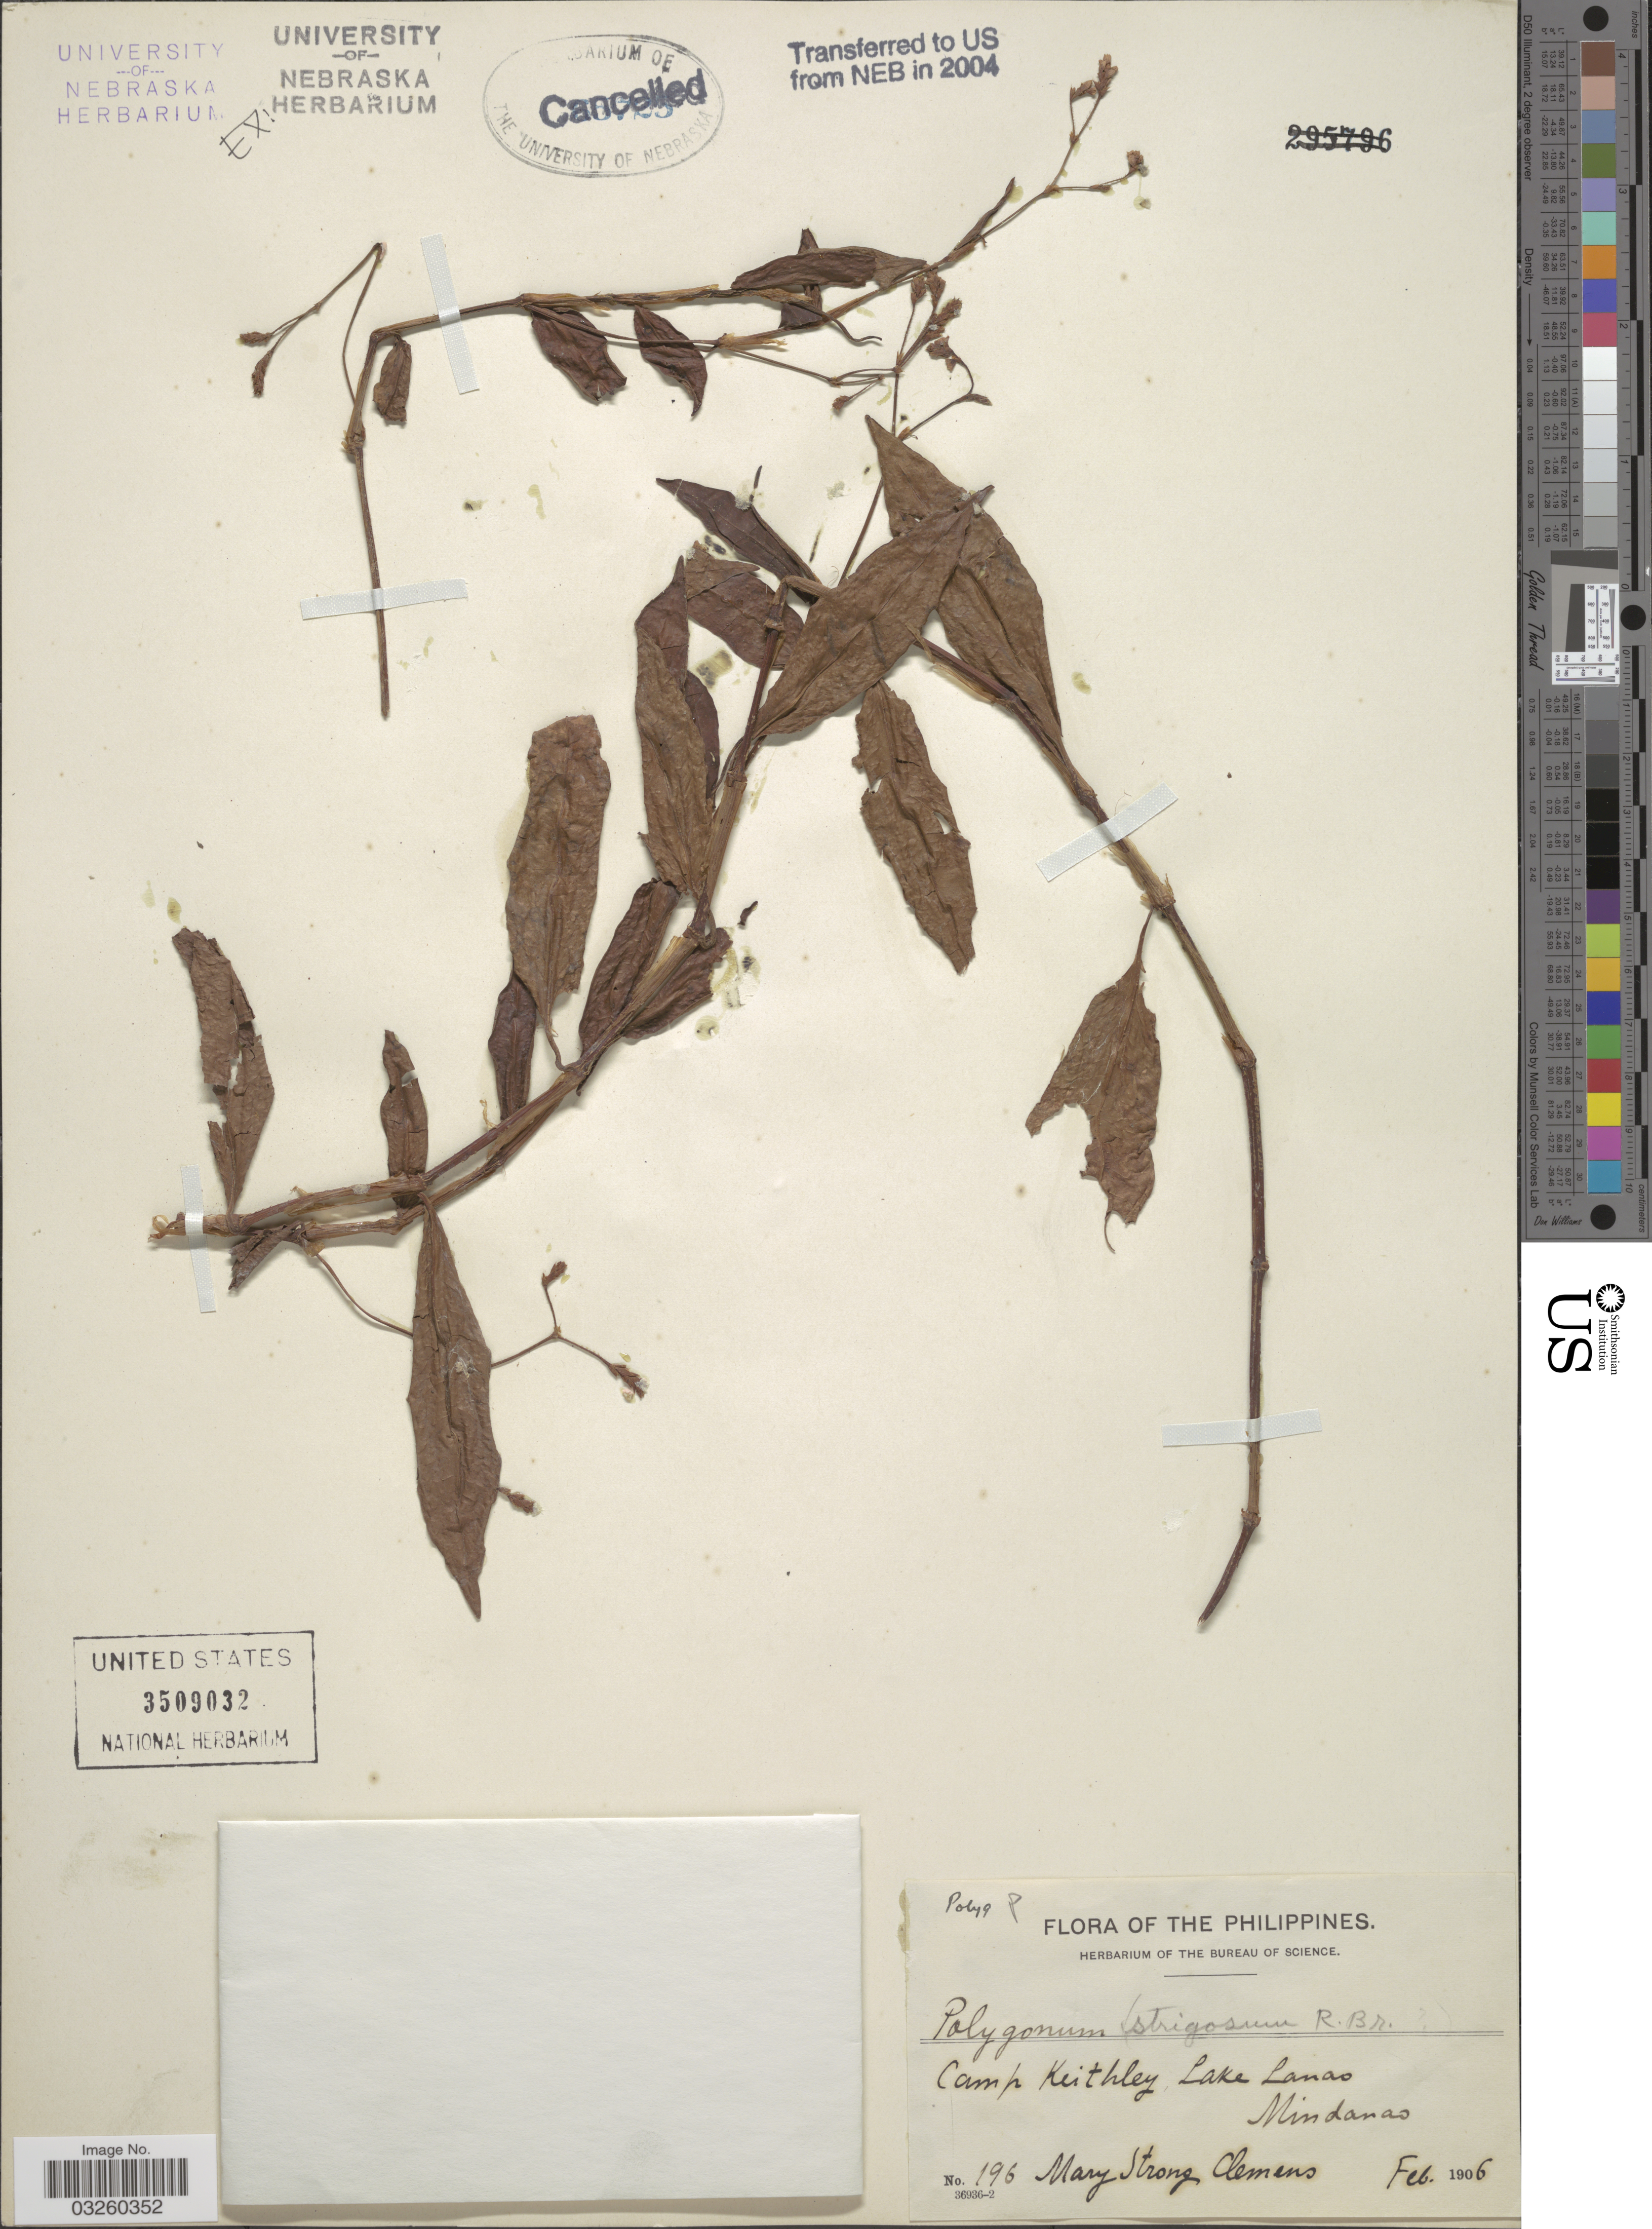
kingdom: Plantae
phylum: Tracheophyta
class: Magnoliopsida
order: Caryophyllales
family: Polygonaceae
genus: Polygonum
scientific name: Polygonum strigosum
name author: R. Br.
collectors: M. S. Clemens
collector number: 196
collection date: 1906-02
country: Philippines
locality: Camp Keithley, Lake Lanao. Mindanao.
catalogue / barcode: US 3509032